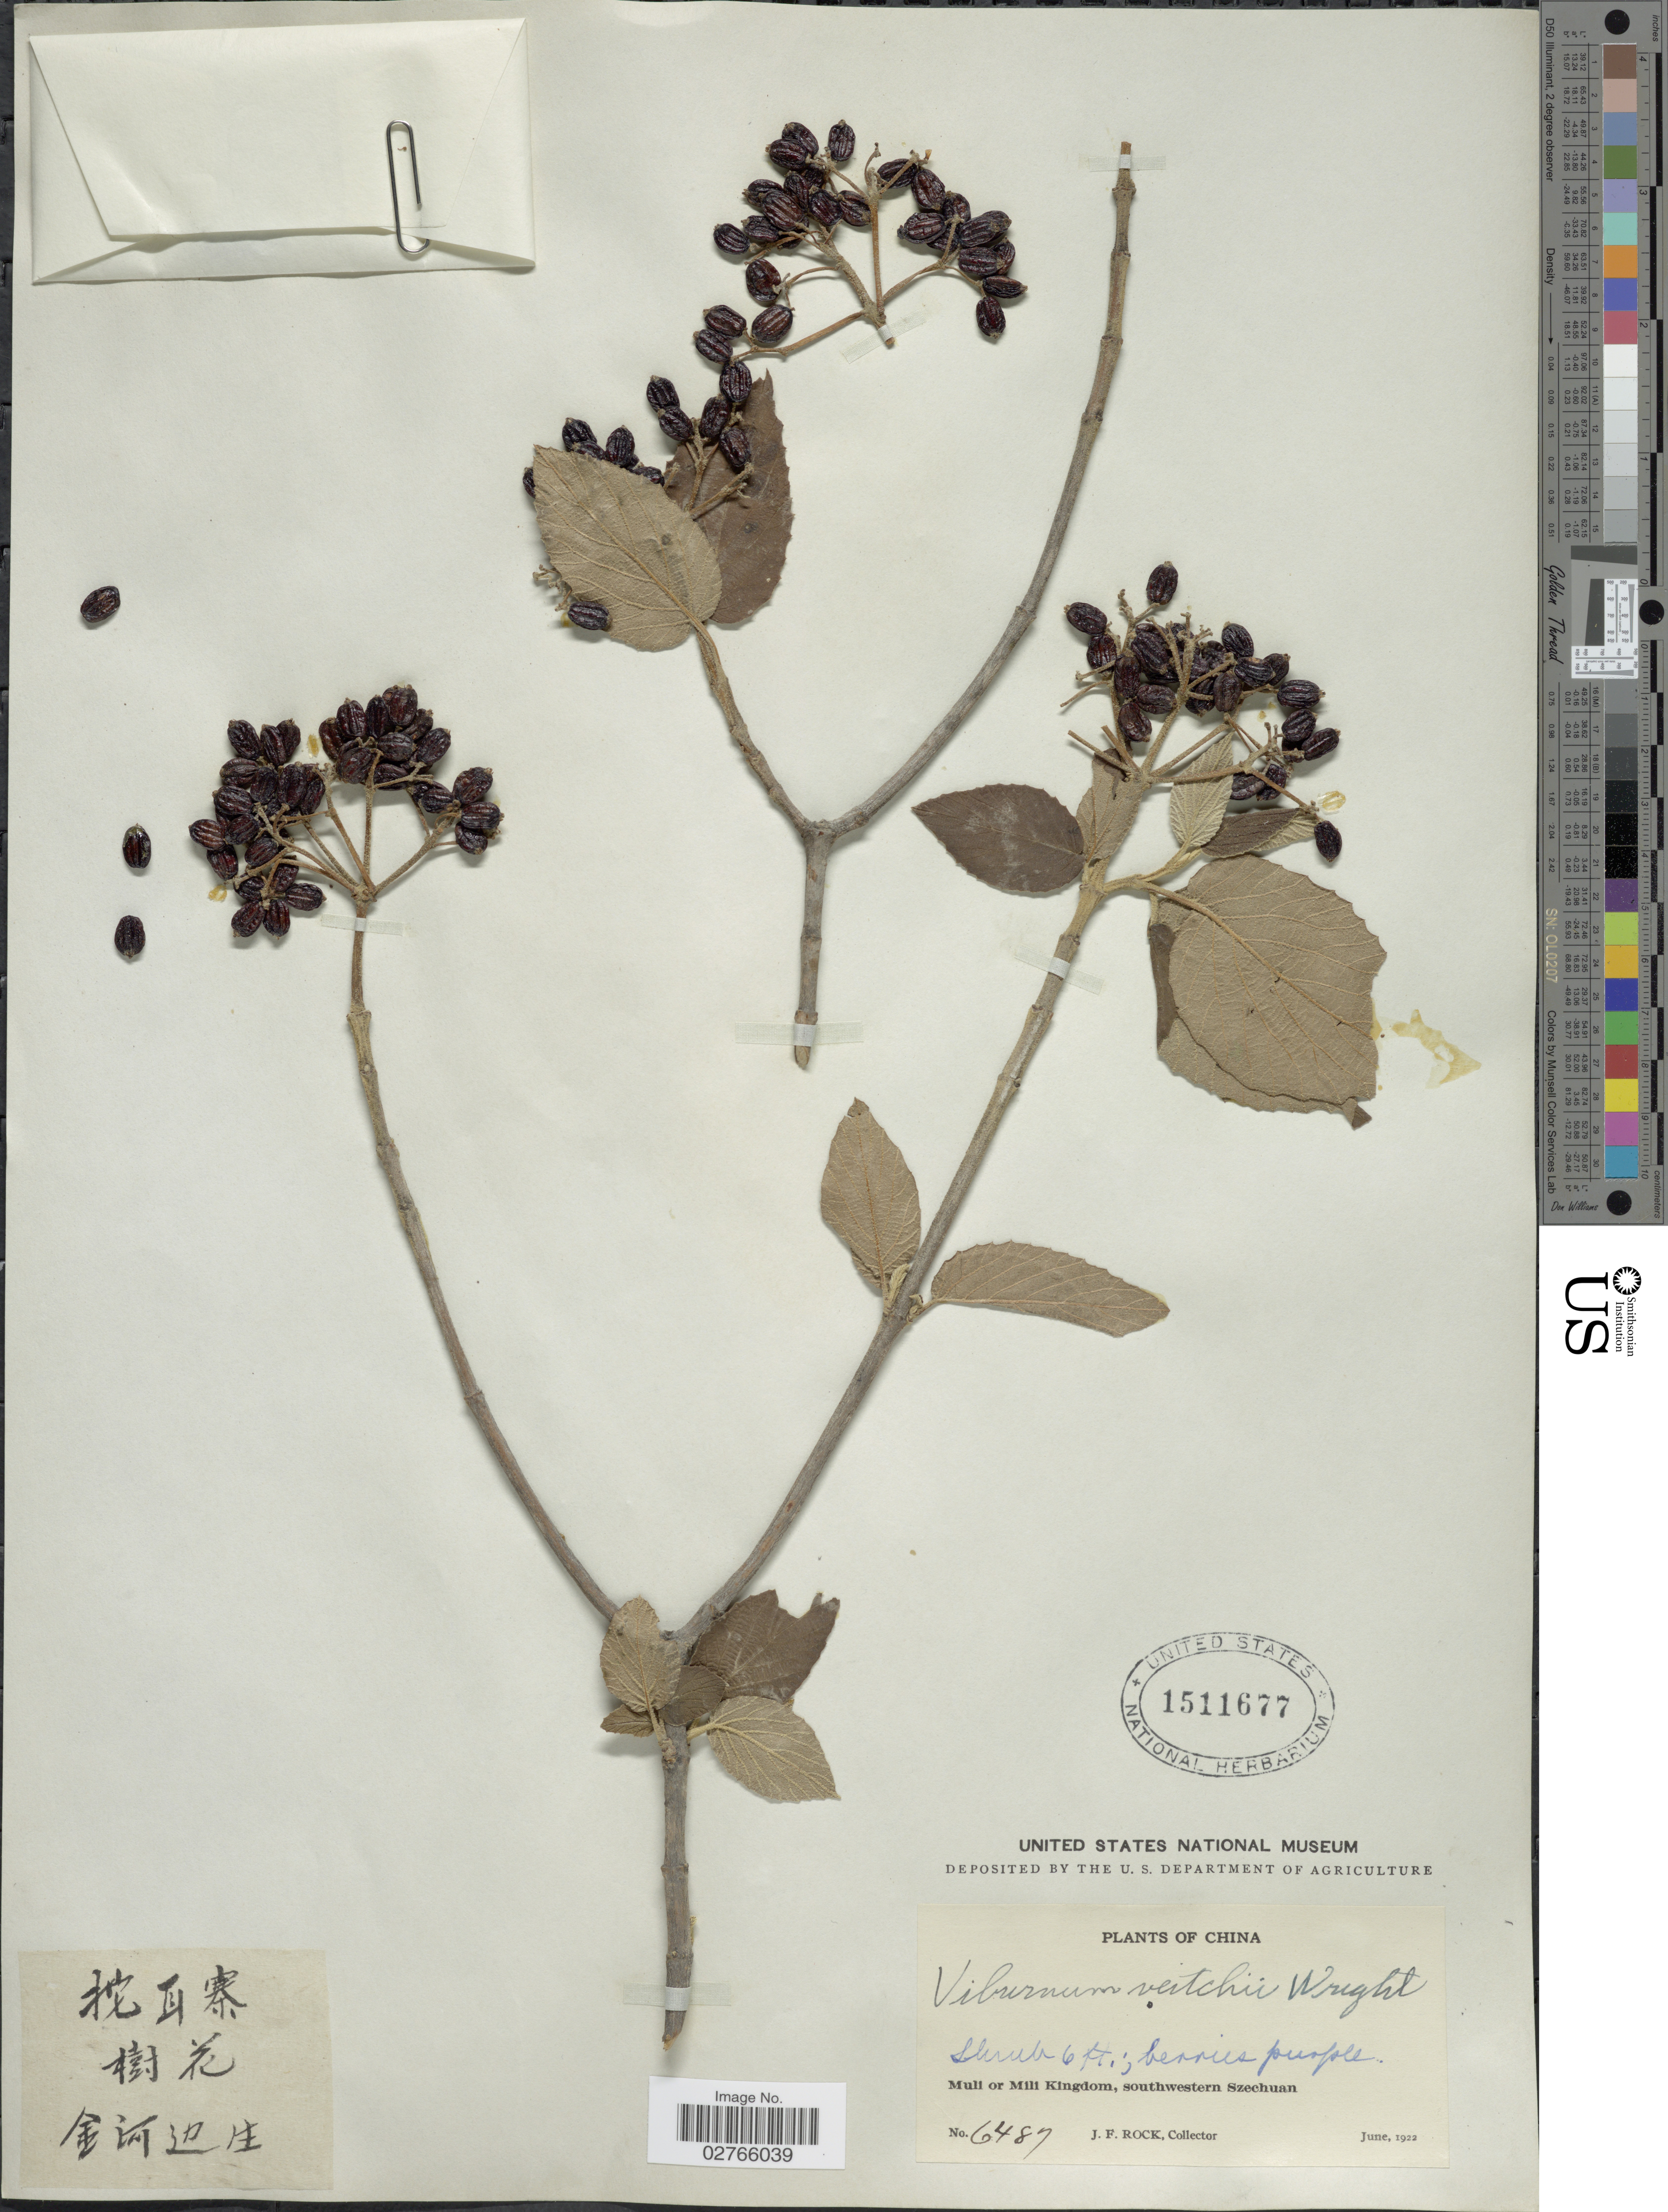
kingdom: Plantae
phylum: Tracheophyta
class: Magnoliopsida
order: Dipsacales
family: Viburnaceae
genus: Viburnum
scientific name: Viburnum glomeratum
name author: Maxim.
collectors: J. Rock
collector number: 6487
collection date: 1922-06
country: China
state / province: Sichuan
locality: Muli or Mili Kingdom, southwestern Szechuan.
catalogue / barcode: US 1511677